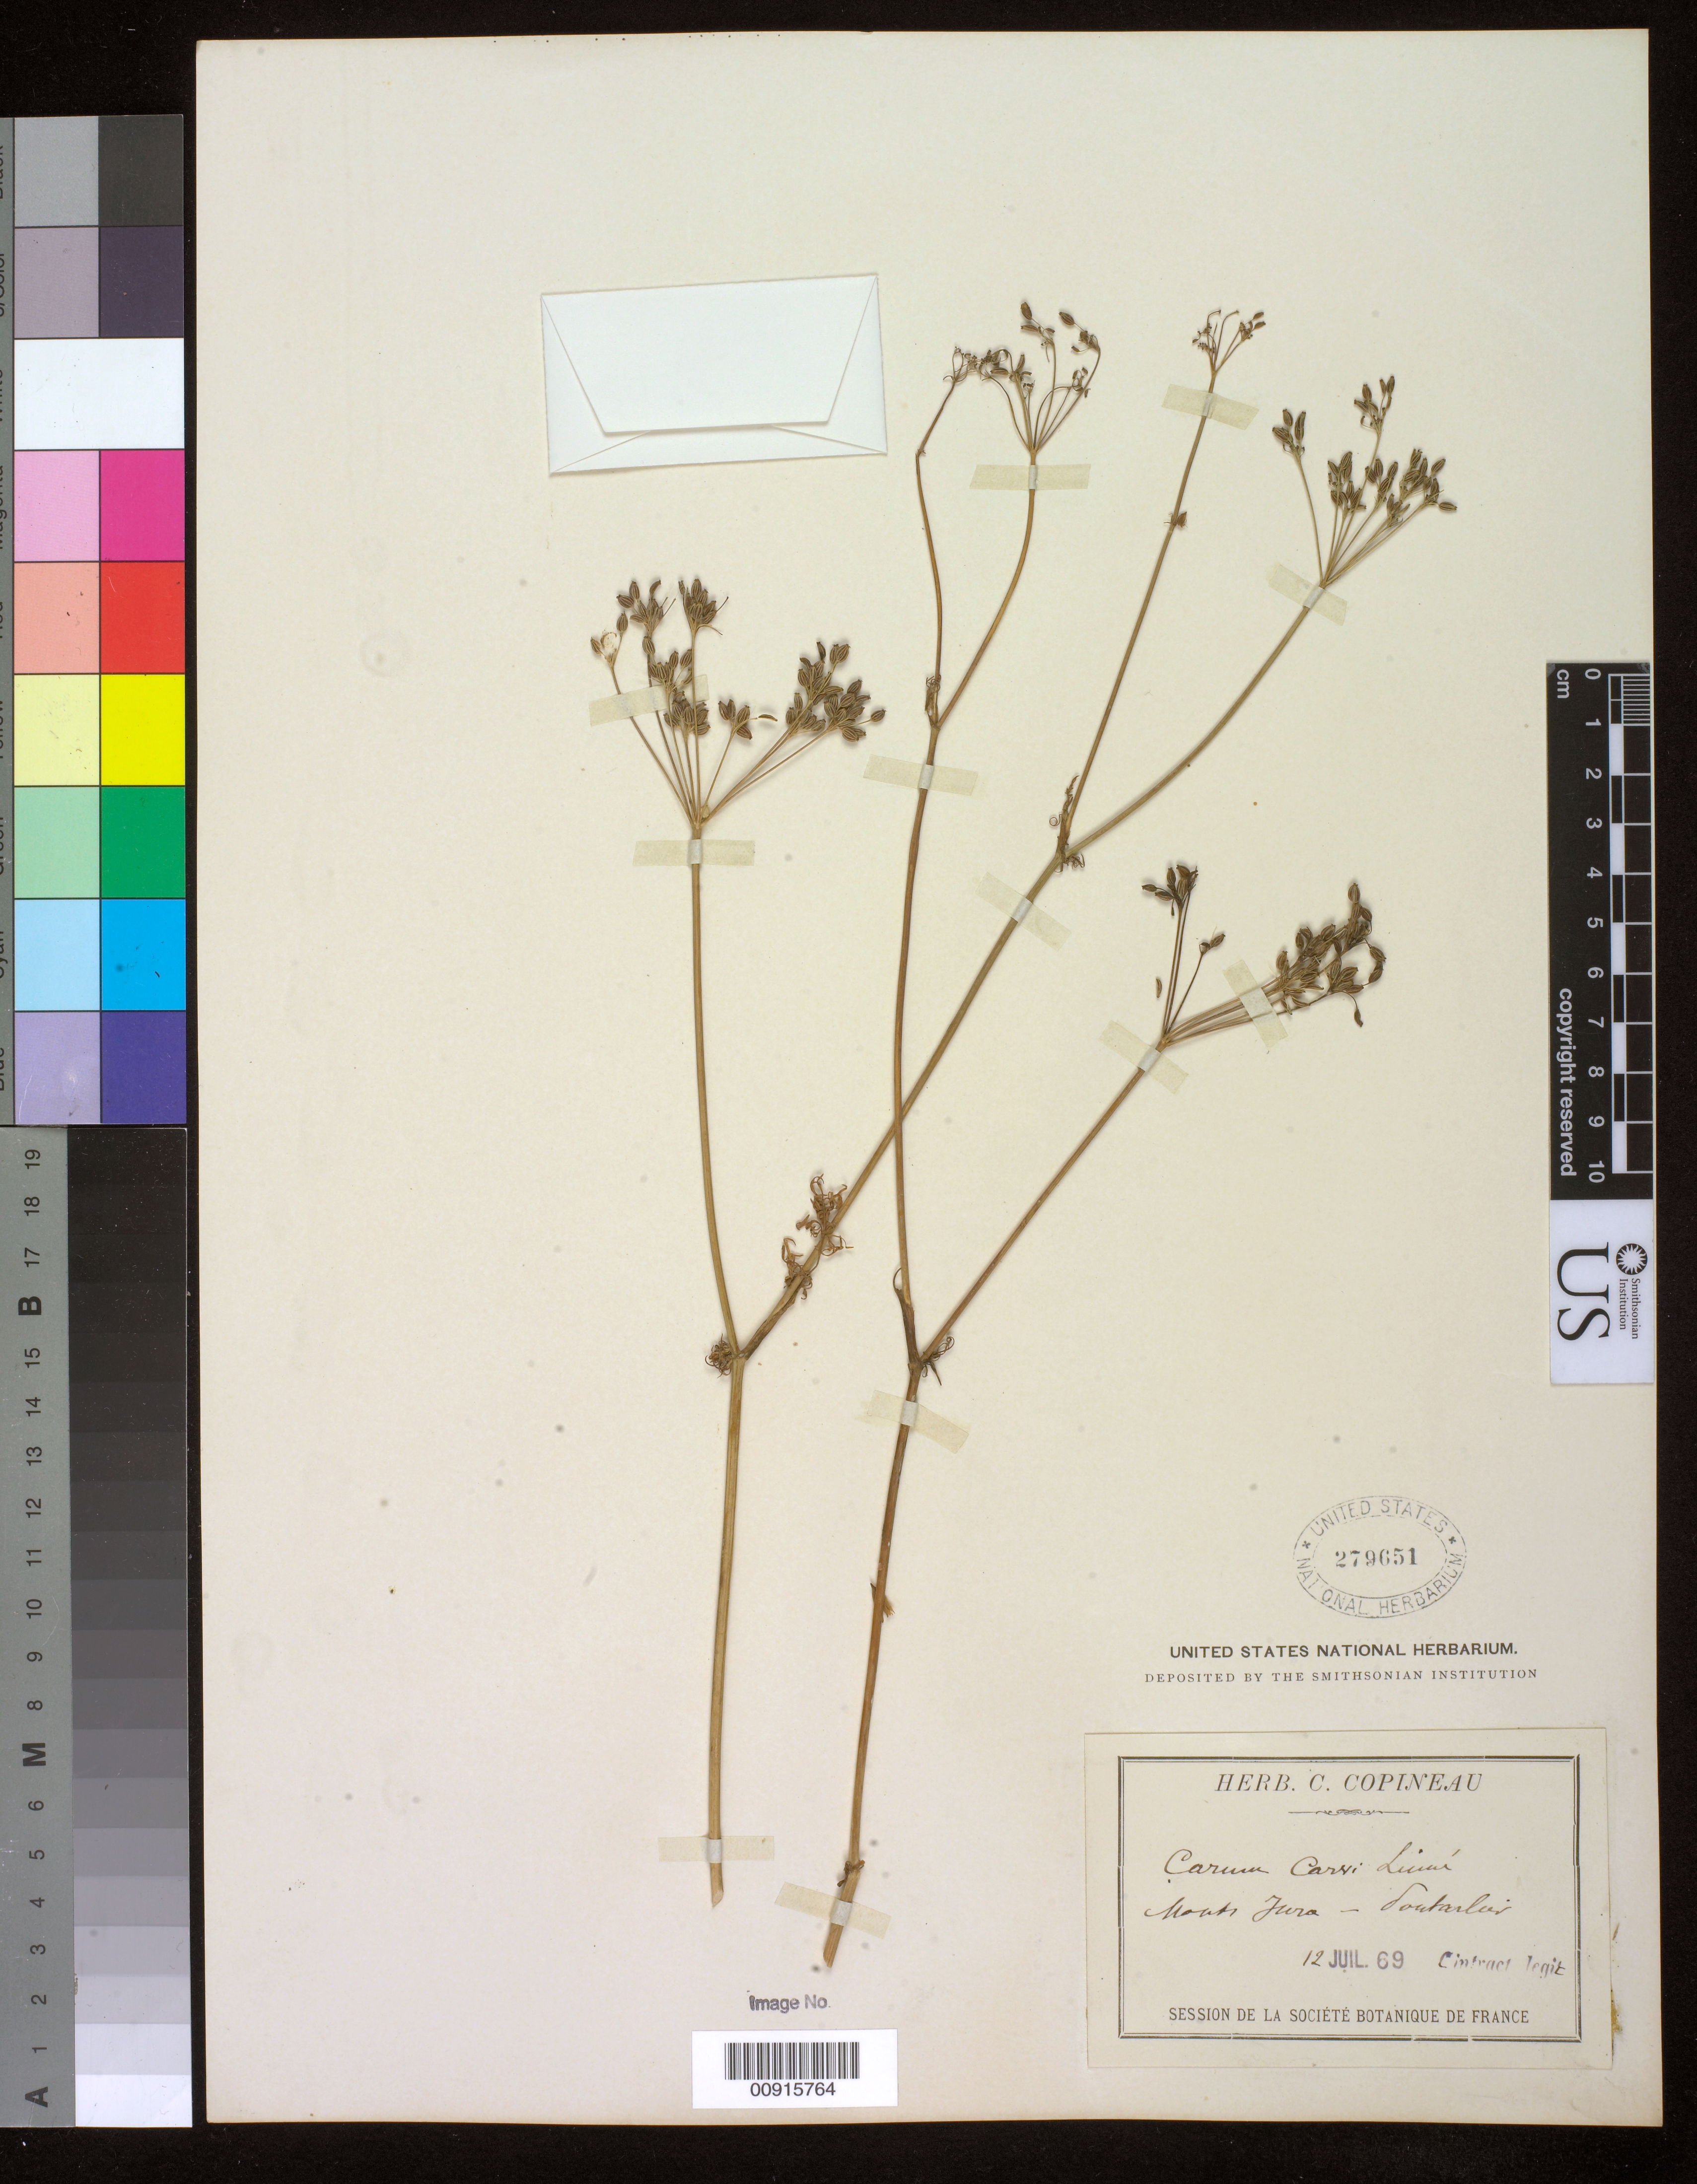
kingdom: Plantae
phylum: Tracheophyta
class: Magnoliopsida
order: Apiales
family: Apiaceae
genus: Carum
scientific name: Carum carvi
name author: L.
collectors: C. Copineau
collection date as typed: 12 Jul 1869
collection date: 1869-07-12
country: France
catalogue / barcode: US 279651